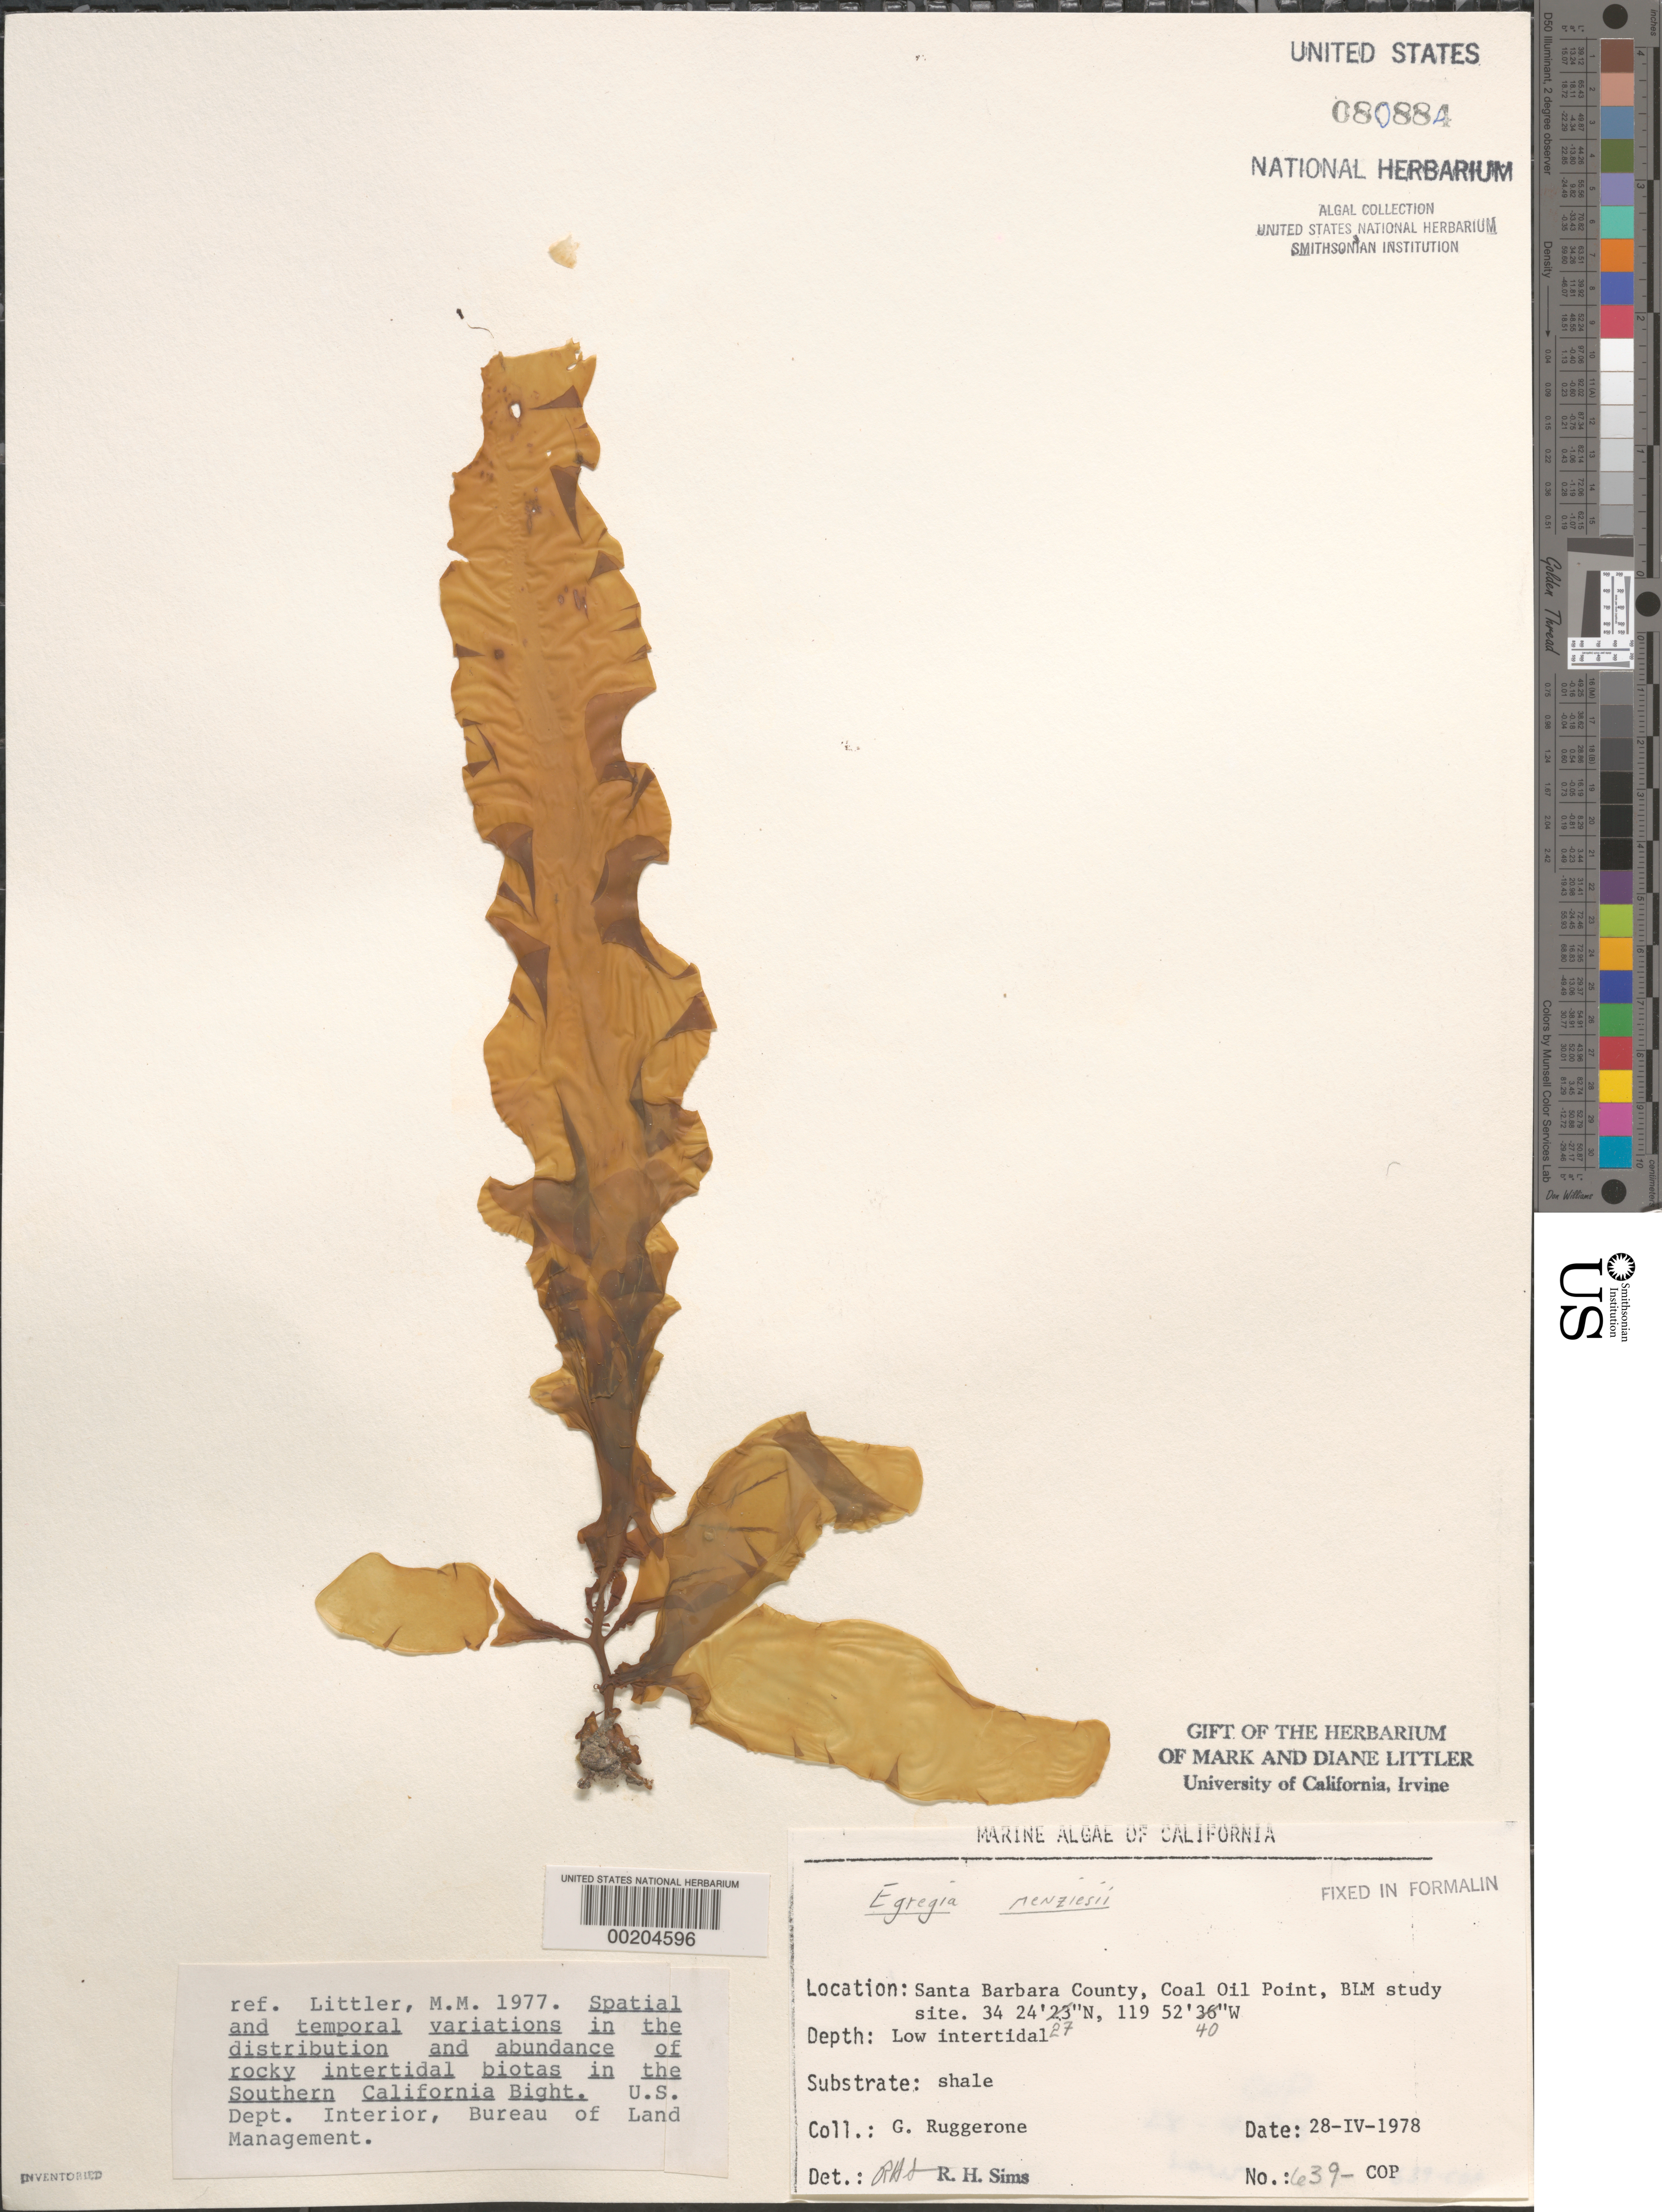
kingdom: Chromista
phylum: Ochrophyta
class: Phaeophyceae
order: Laminariales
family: Lessoniaceae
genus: Egregia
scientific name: Egregia menziesii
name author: (Turner) Aresch.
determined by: Sims, Robert H.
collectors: G. Ruggerone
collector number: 639-cop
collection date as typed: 28 Apr 1978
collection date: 1978-04-28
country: United States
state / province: California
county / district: Santa Barbara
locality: Coal Oil Point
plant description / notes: BLM-SOCALBIGHT Rocky Intertidal Survey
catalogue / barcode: US 80884